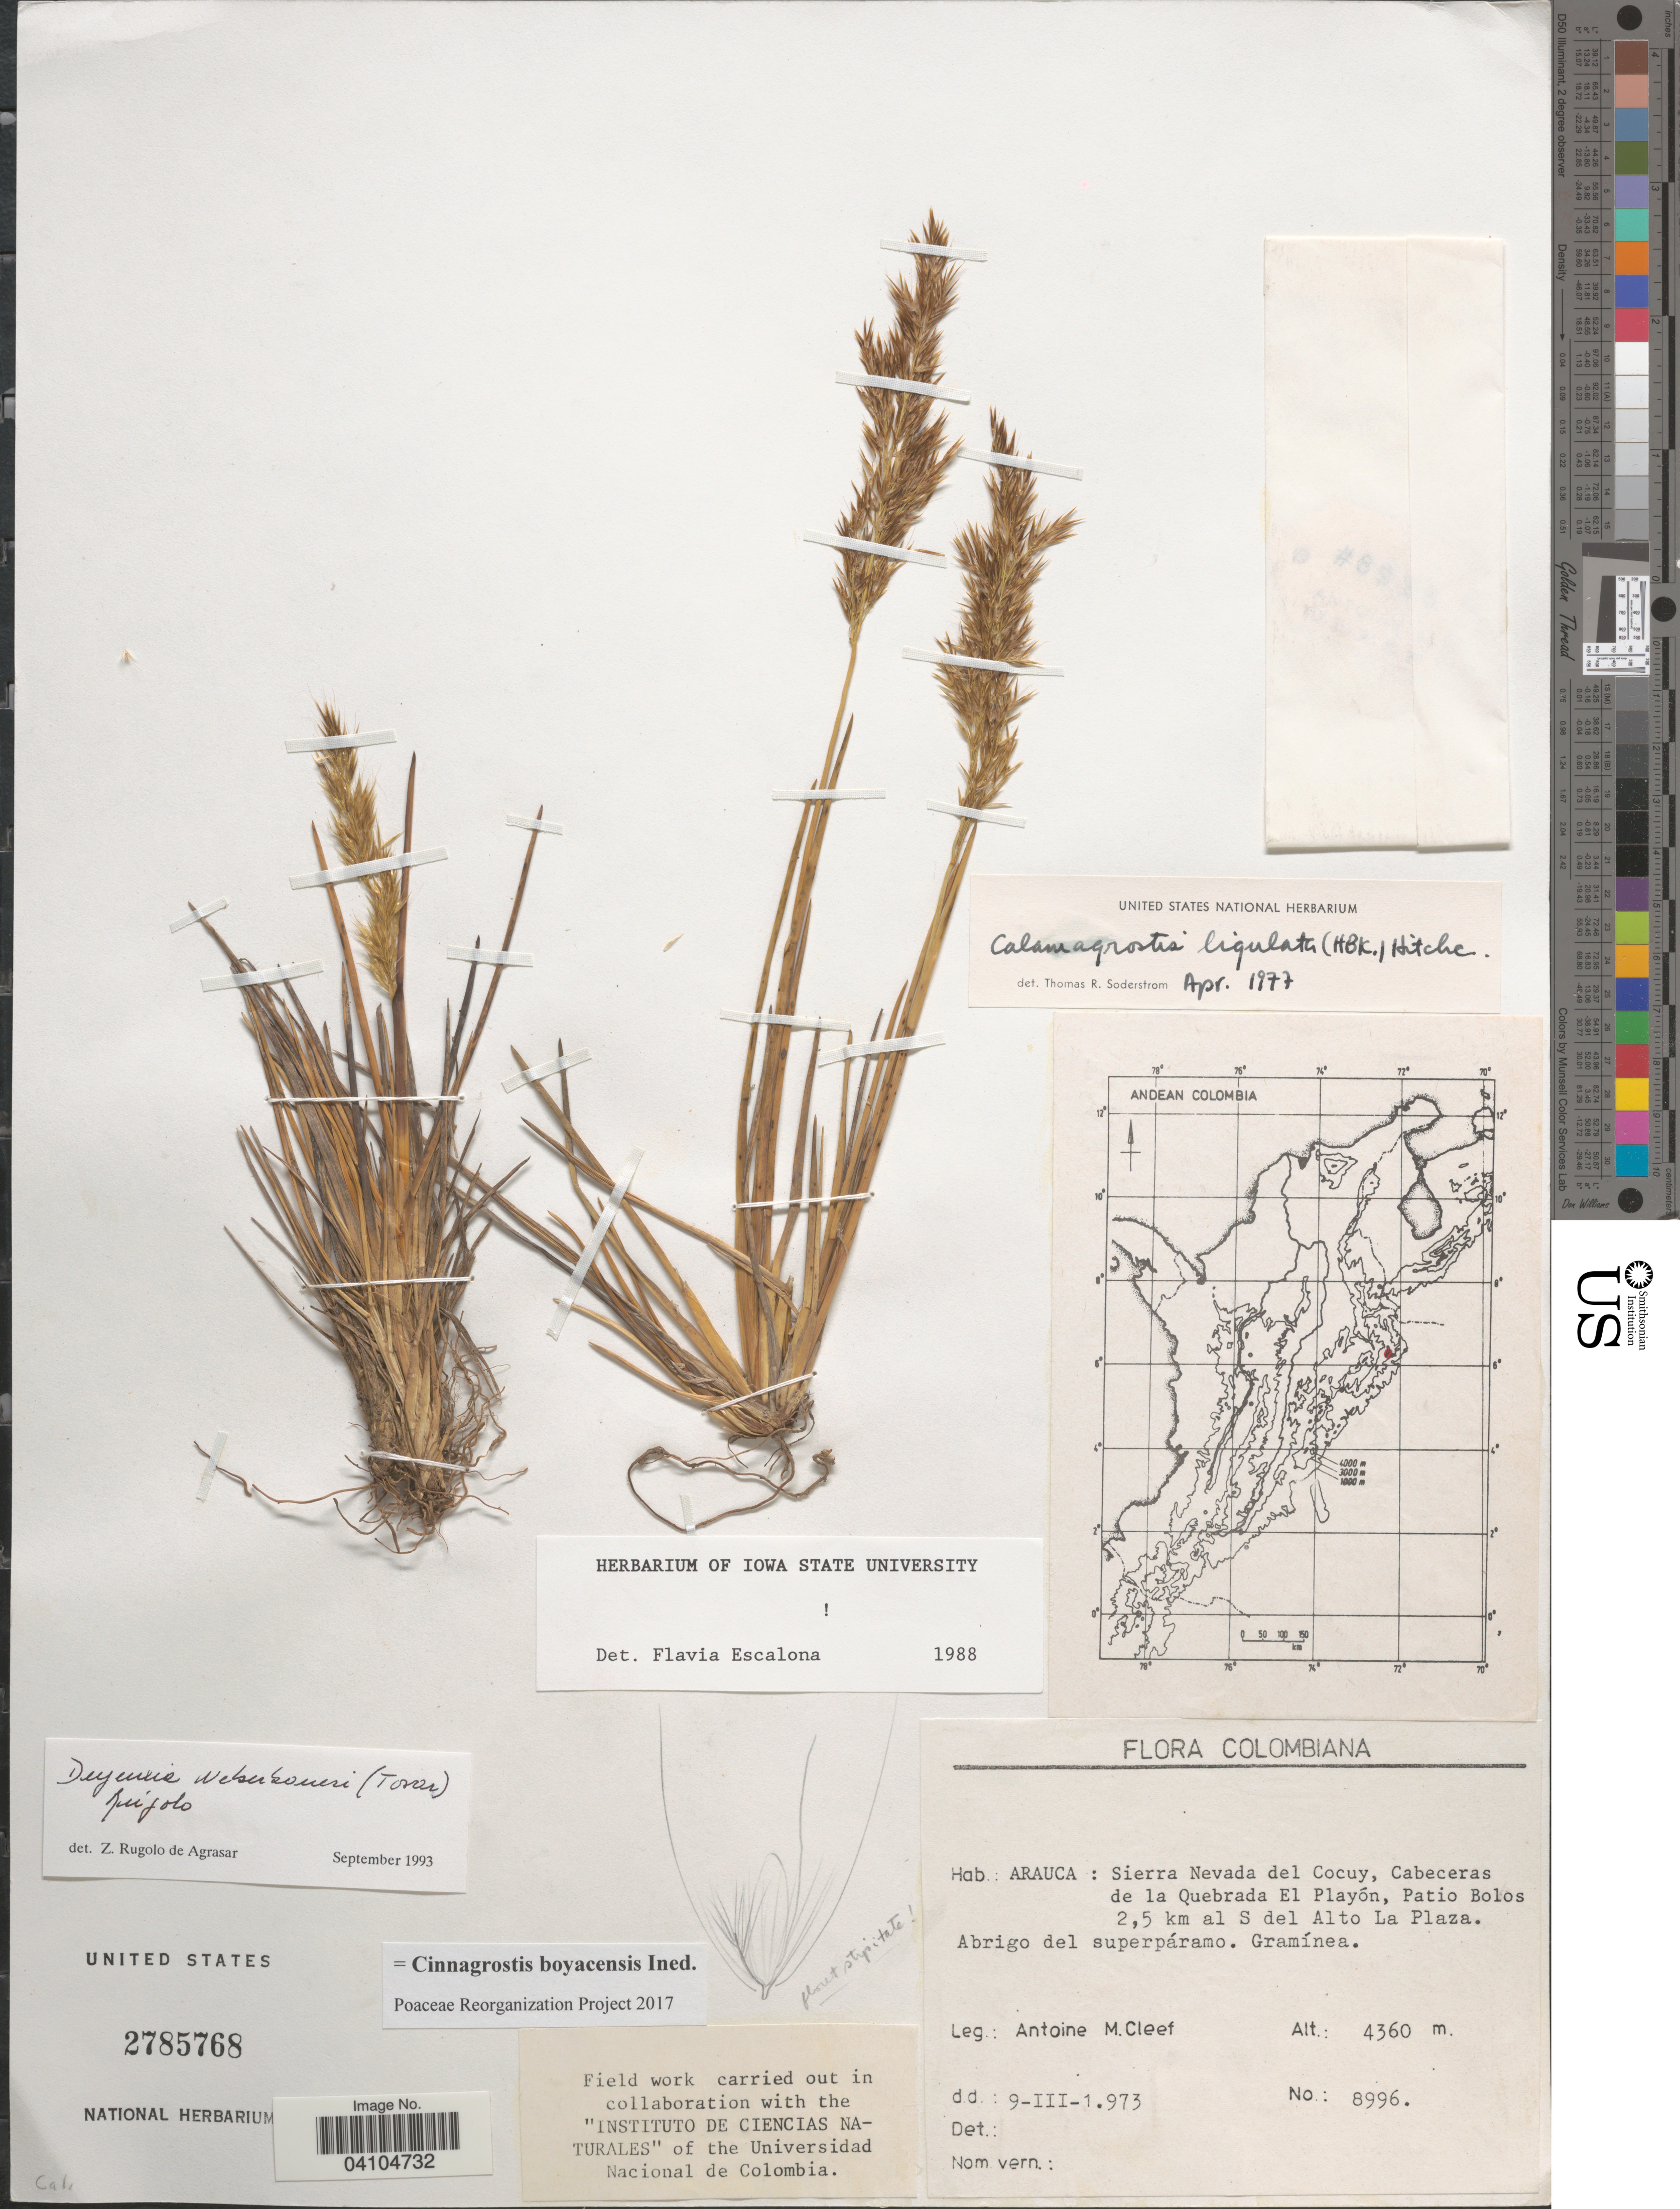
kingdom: Plantae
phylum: Tracheophyta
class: Liliopsida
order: Poales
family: Poaceae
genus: Deschampsia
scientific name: Deschampsia boyacensis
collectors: A. M. Cleef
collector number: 8996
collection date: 1973-03-09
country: Colombia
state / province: Arauca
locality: Sierra Nevada del Cocuy, Cabeceras de la Quebrada El Playón, Patio Bolos 2,5 km al S del Alto La Plaza.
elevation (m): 4360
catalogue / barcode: US 2785768